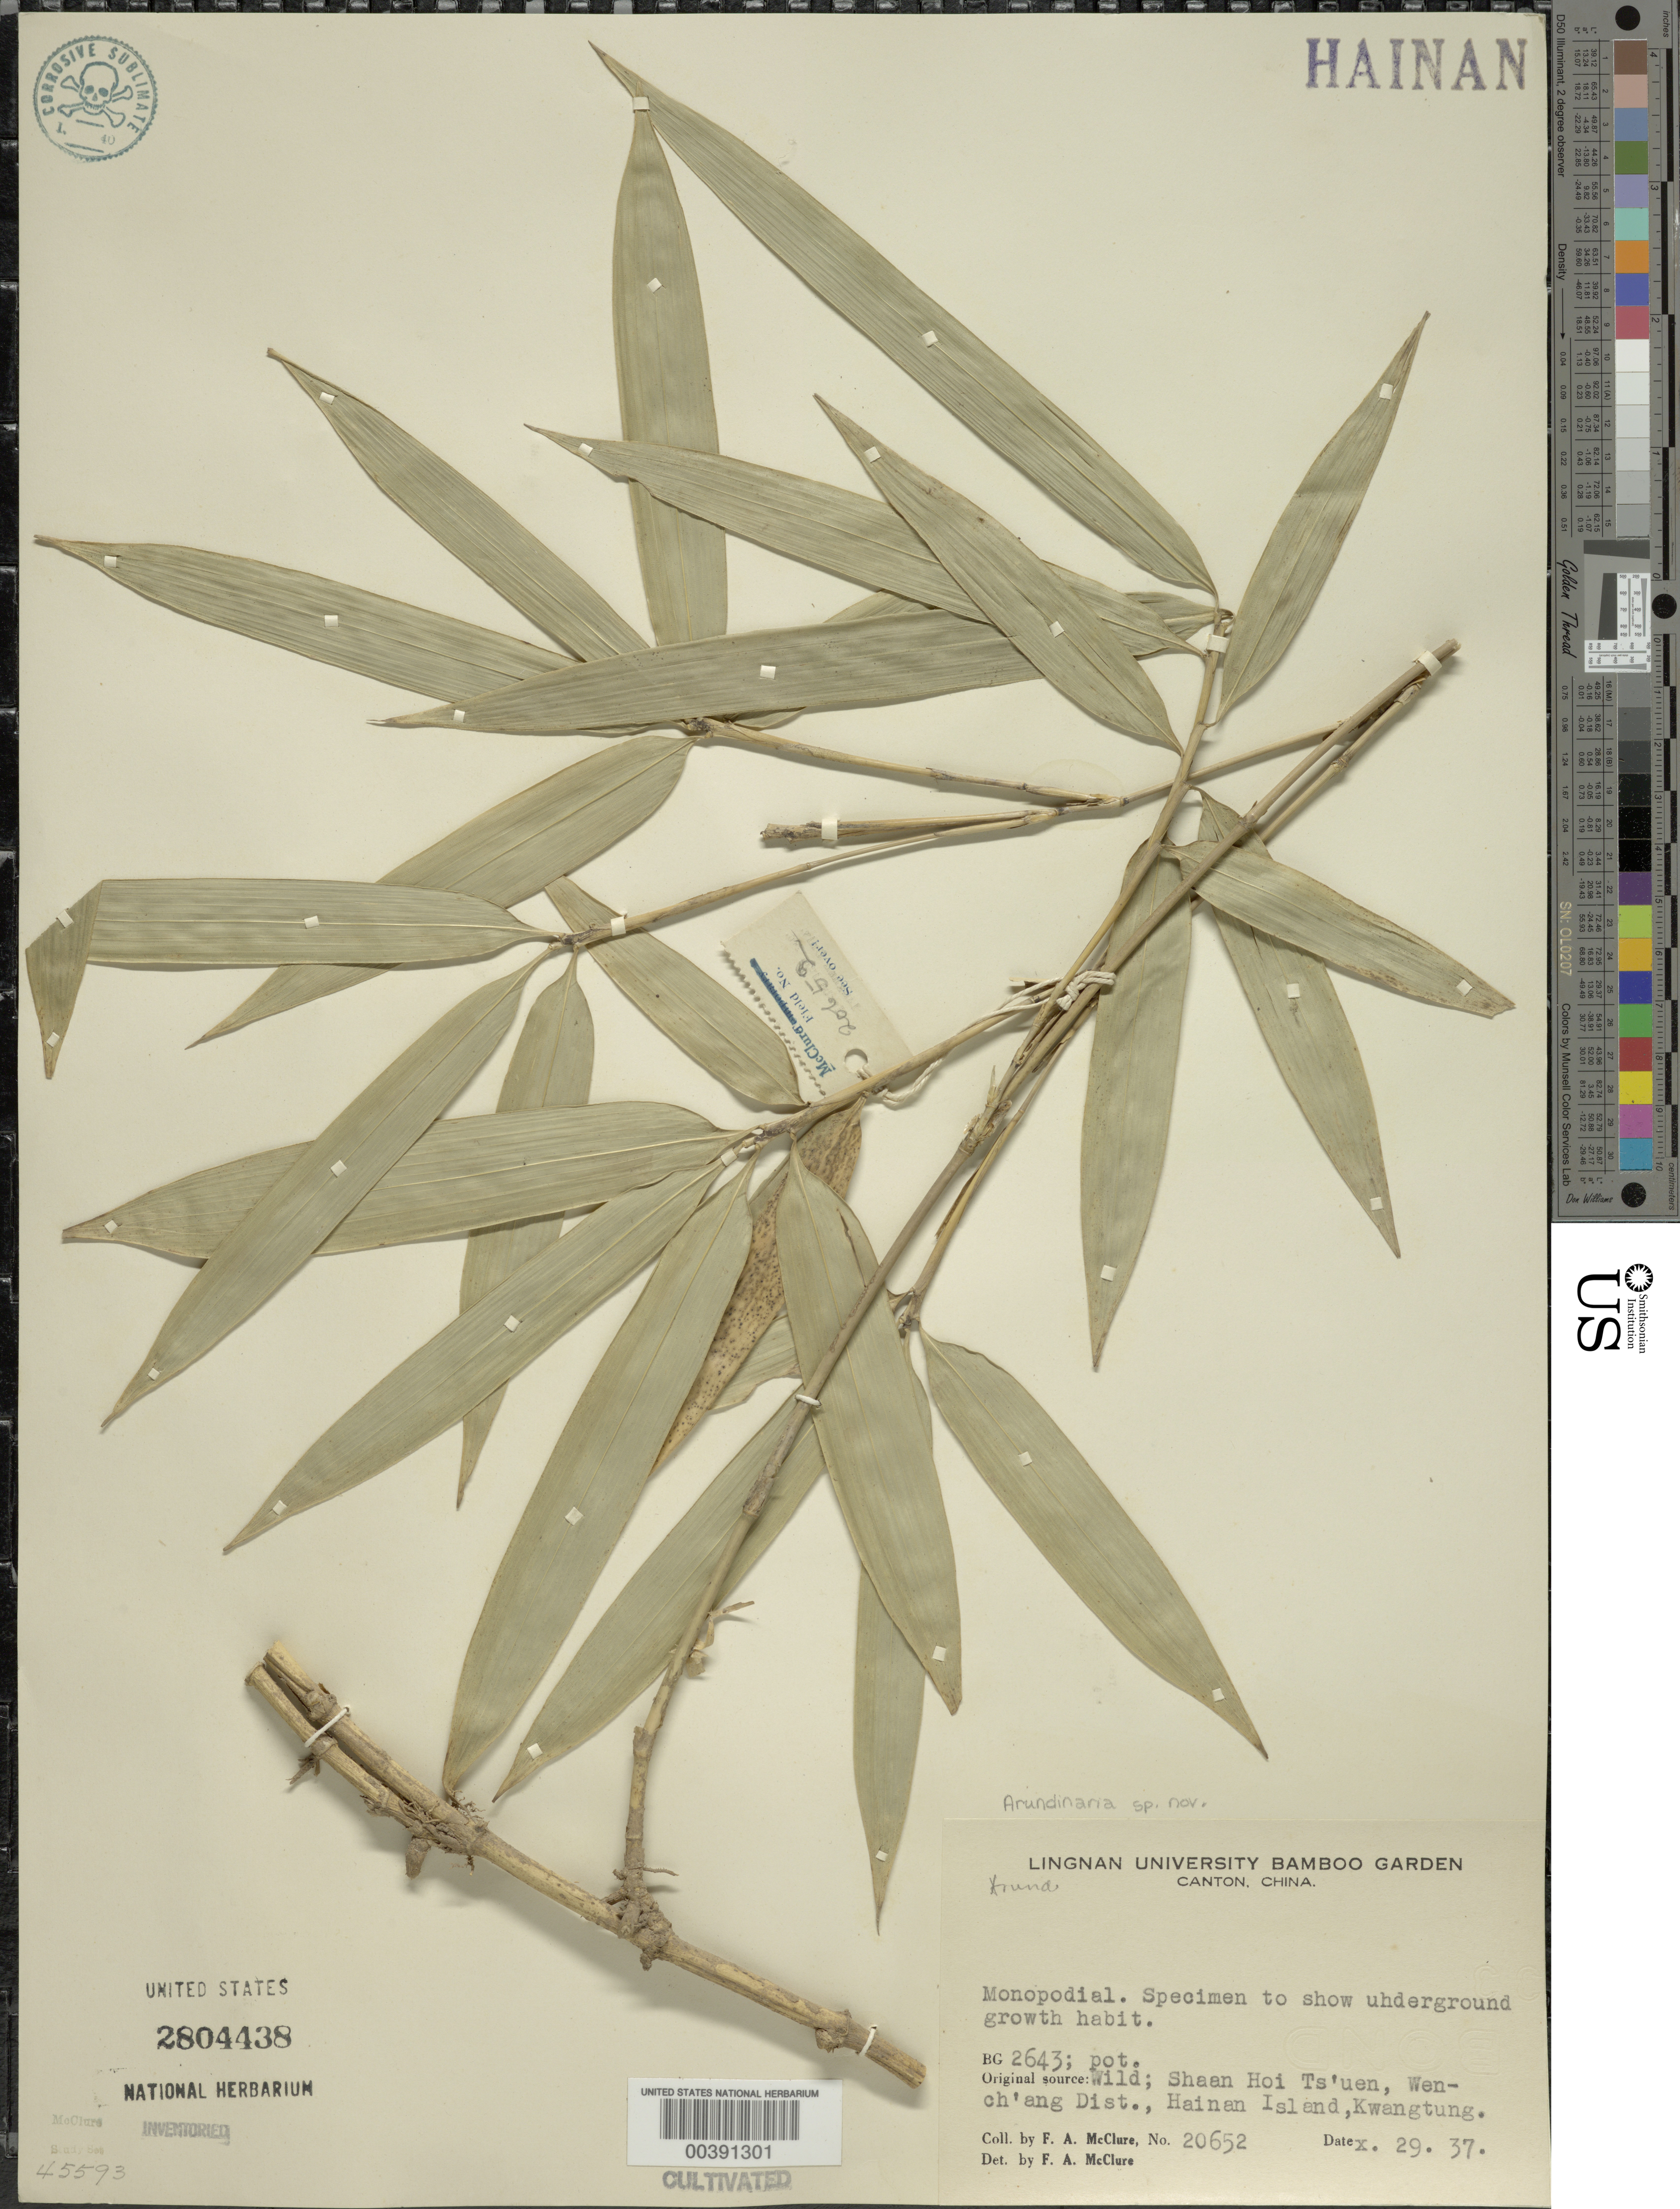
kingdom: Plantae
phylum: Tracheophyta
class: Liliopsida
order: Poales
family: Poaceae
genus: Arundinaria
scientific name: Arundinaria sp.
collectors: H. L. Fung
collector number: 20652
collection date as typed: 29 Oct 1937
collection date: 1937-10-29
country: China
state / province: Guangdong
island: Honam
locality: Lingnan univ. bg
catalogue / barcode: US 2804438